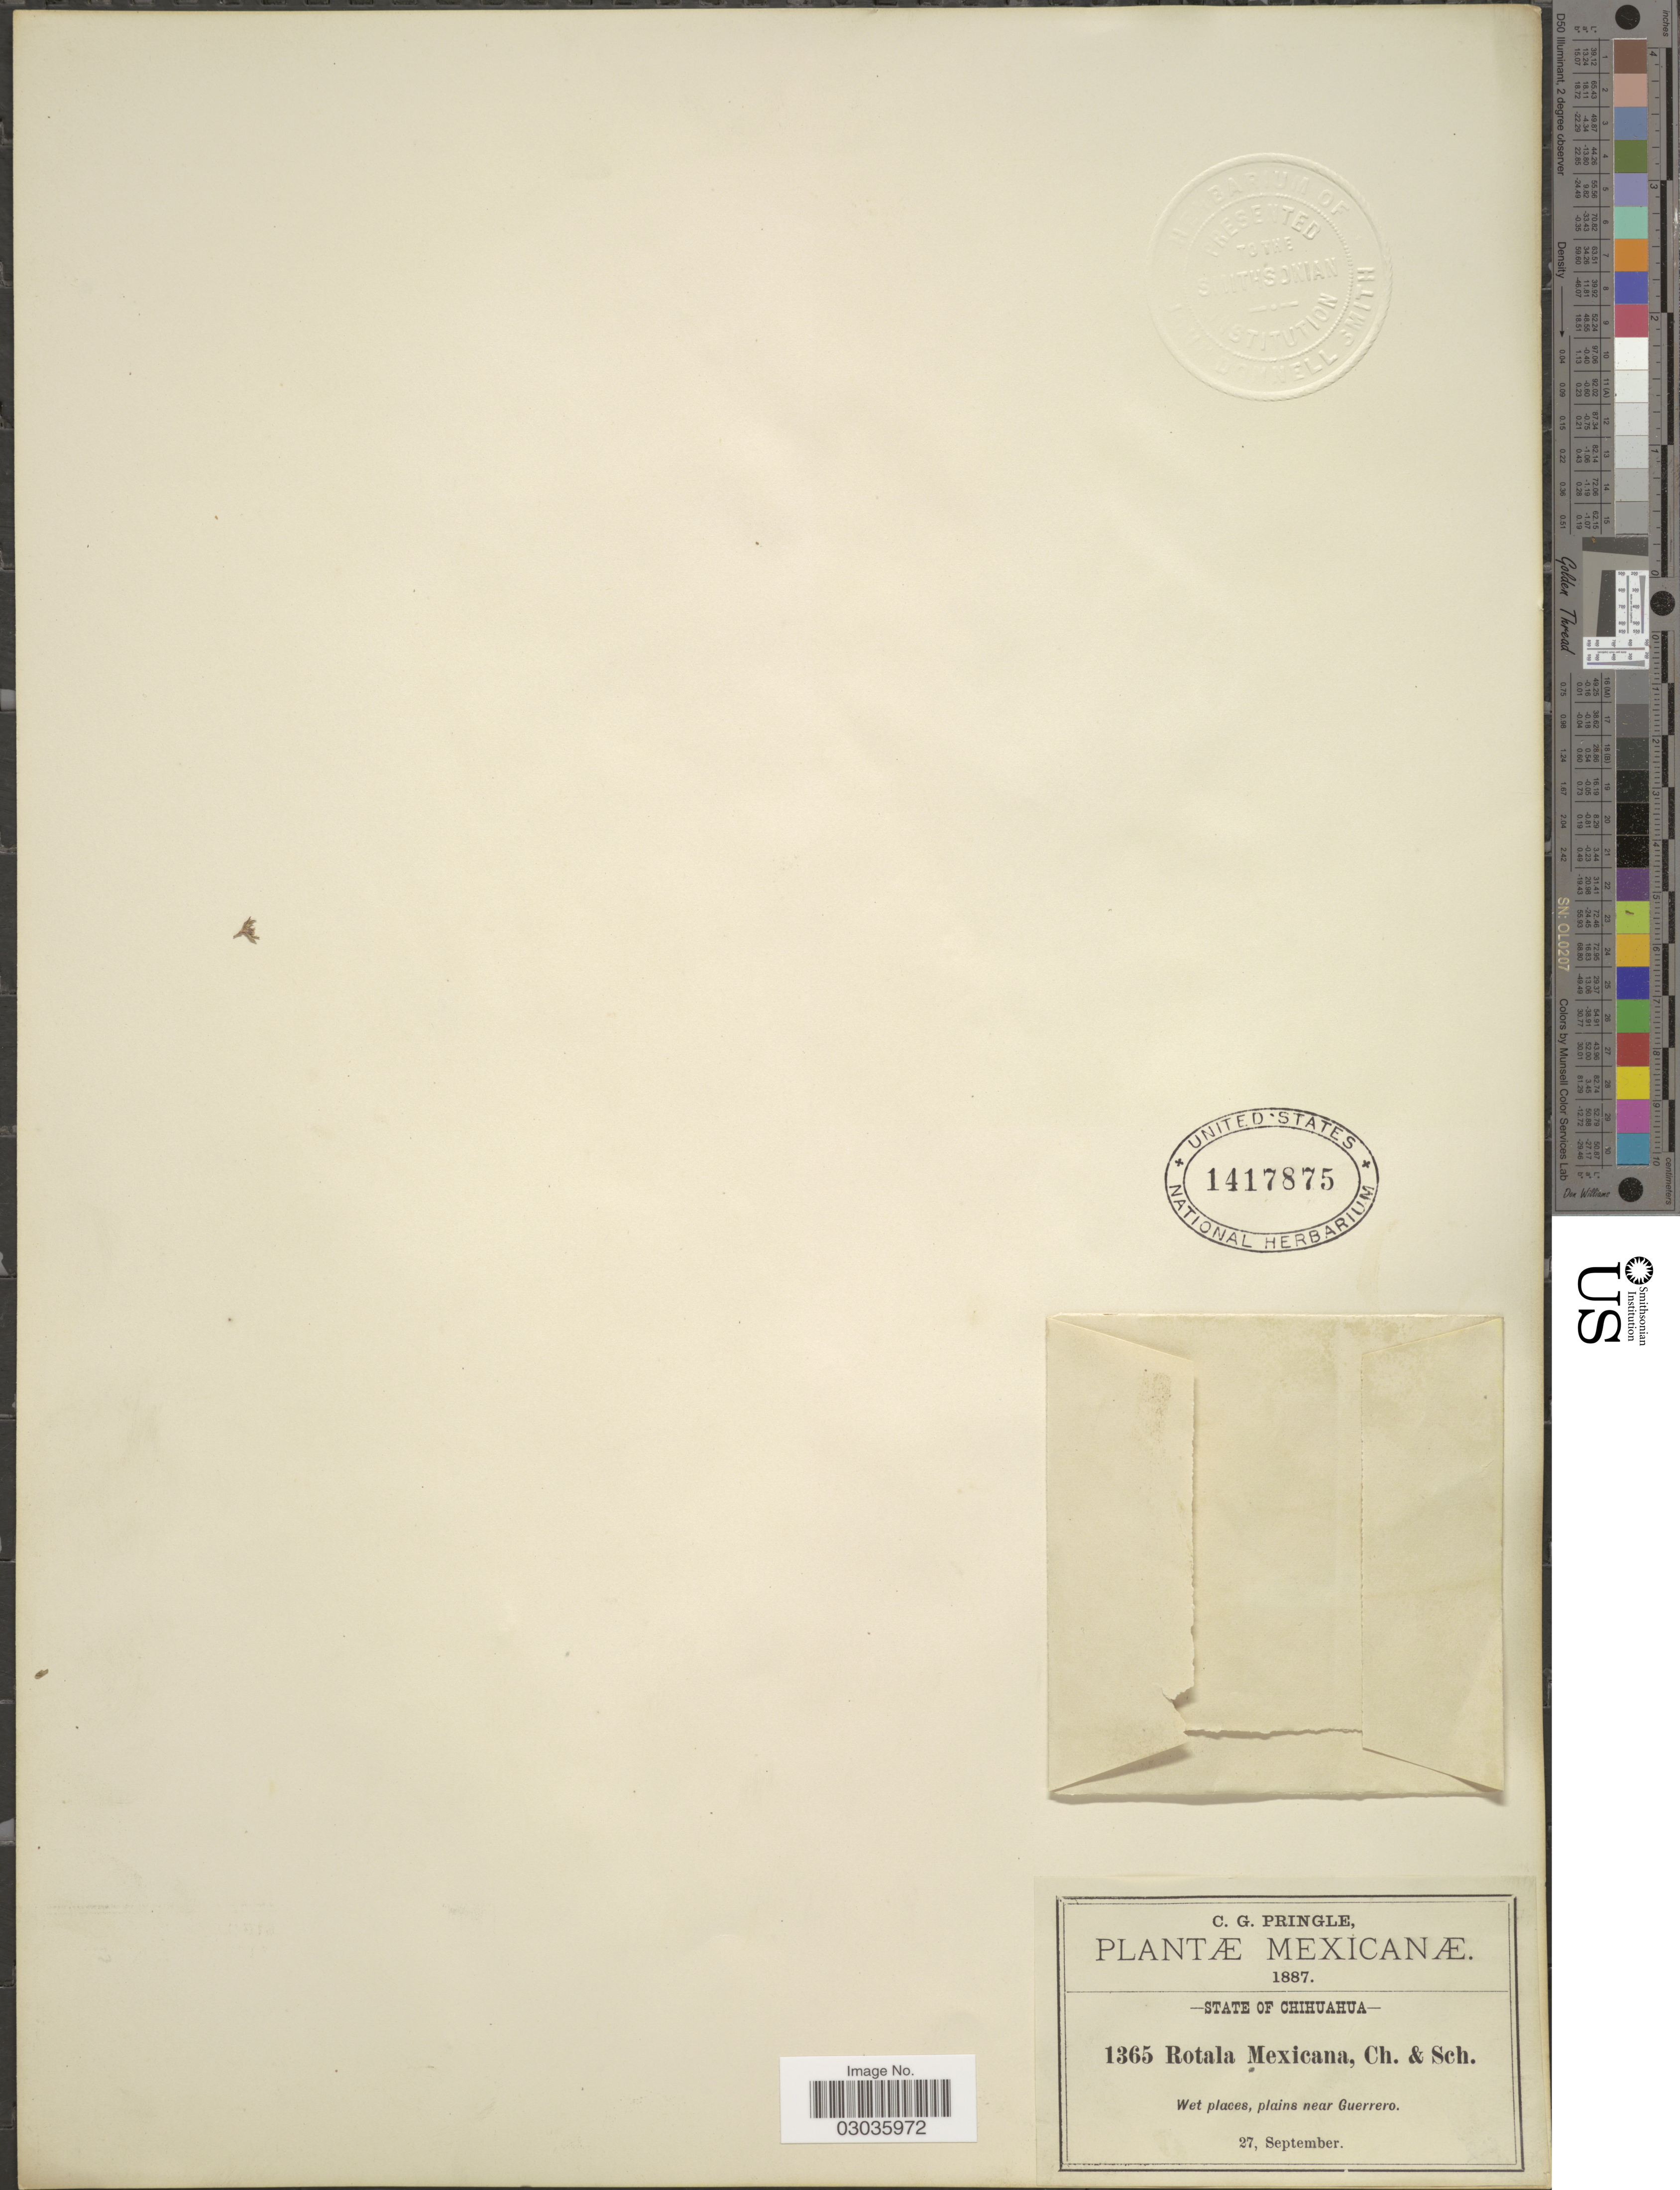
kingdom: Plantae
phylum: Tracheophyta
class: Magnoliopsida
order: Myrtales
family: Lythraceae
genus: Rotala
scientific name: Rotala mexicana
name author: Cham. & Schltdl.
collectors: C. G. Pringle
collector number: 1365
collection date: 1887-09-27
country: Mexico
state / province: Chihuahua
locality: Wet places, plains near Guerrero.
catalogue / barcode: US 1417875